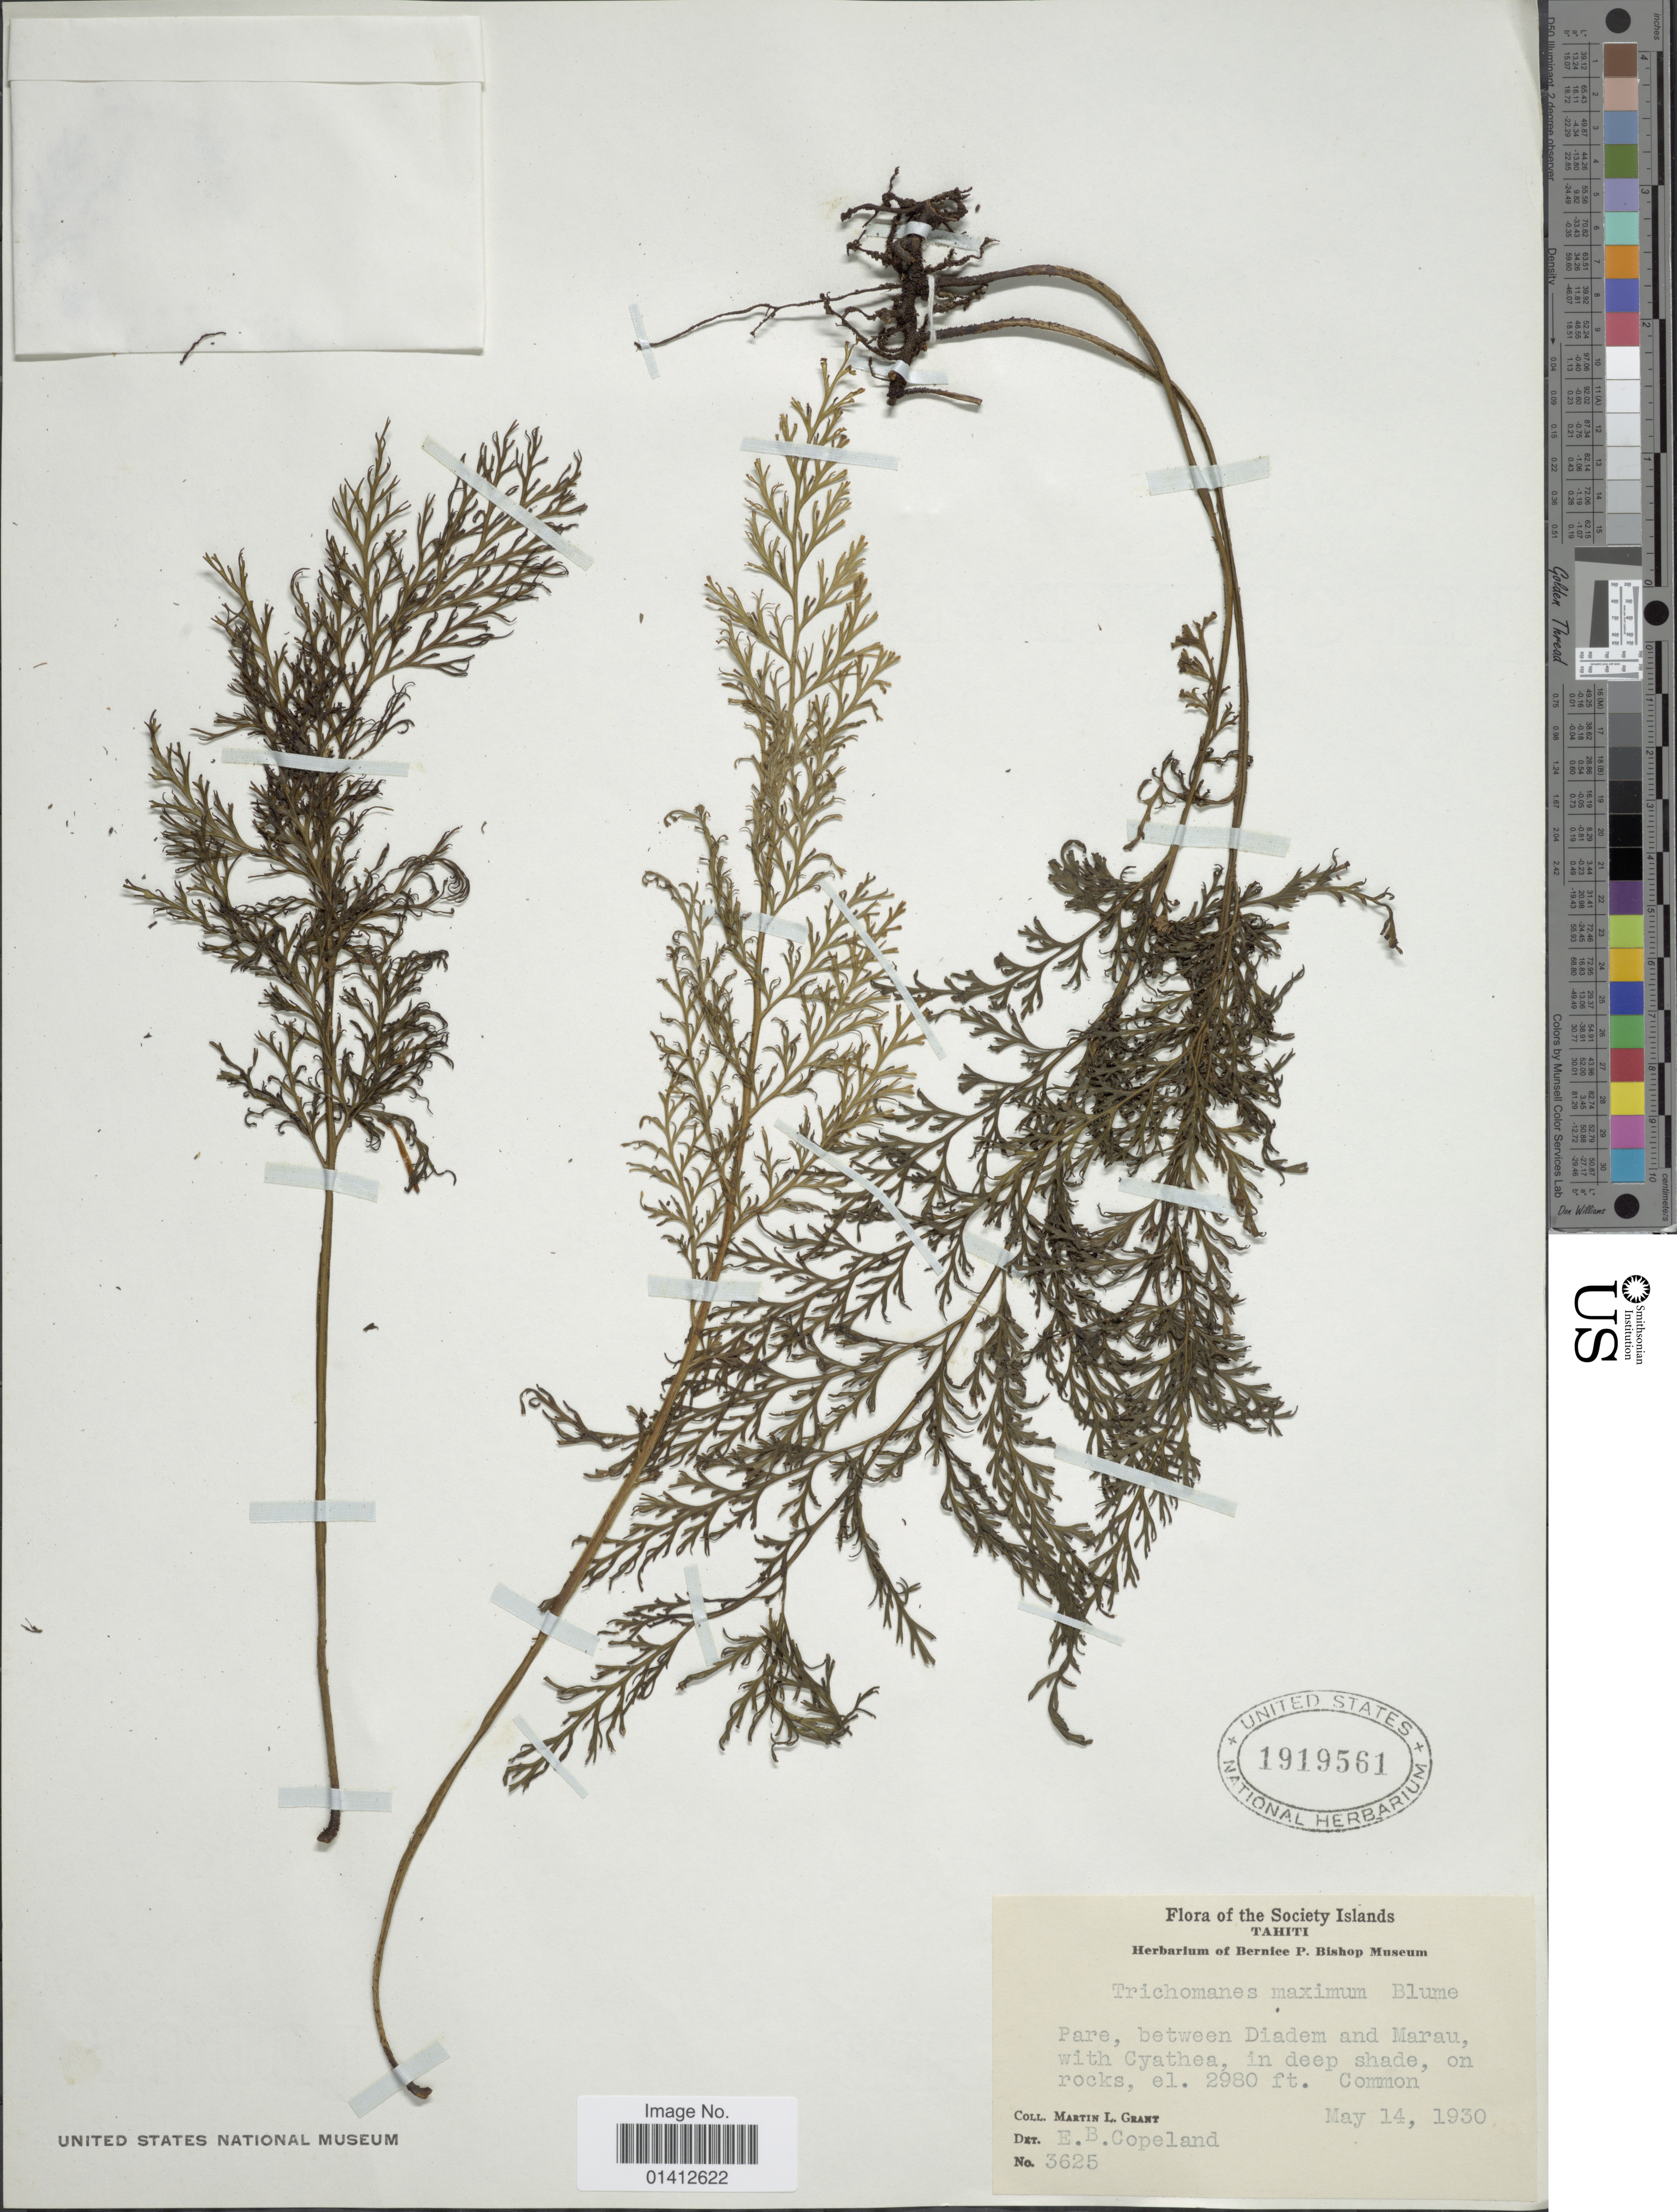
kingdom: Plantae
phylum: Tracheophyta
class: Polypodiopsida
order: Hymenophyllales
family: Hymenophyllaceae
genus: Vandenboschia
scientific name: Vandenboschia maxima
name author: (Blume) Copel.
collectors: M. L. Grant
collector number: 3625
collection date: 1930-05-14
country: French Polynesia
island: Tahiti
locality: The Society Islands, Tahiti, Pare, between Diadem and Marau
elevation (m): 908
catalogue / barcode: US 1919561